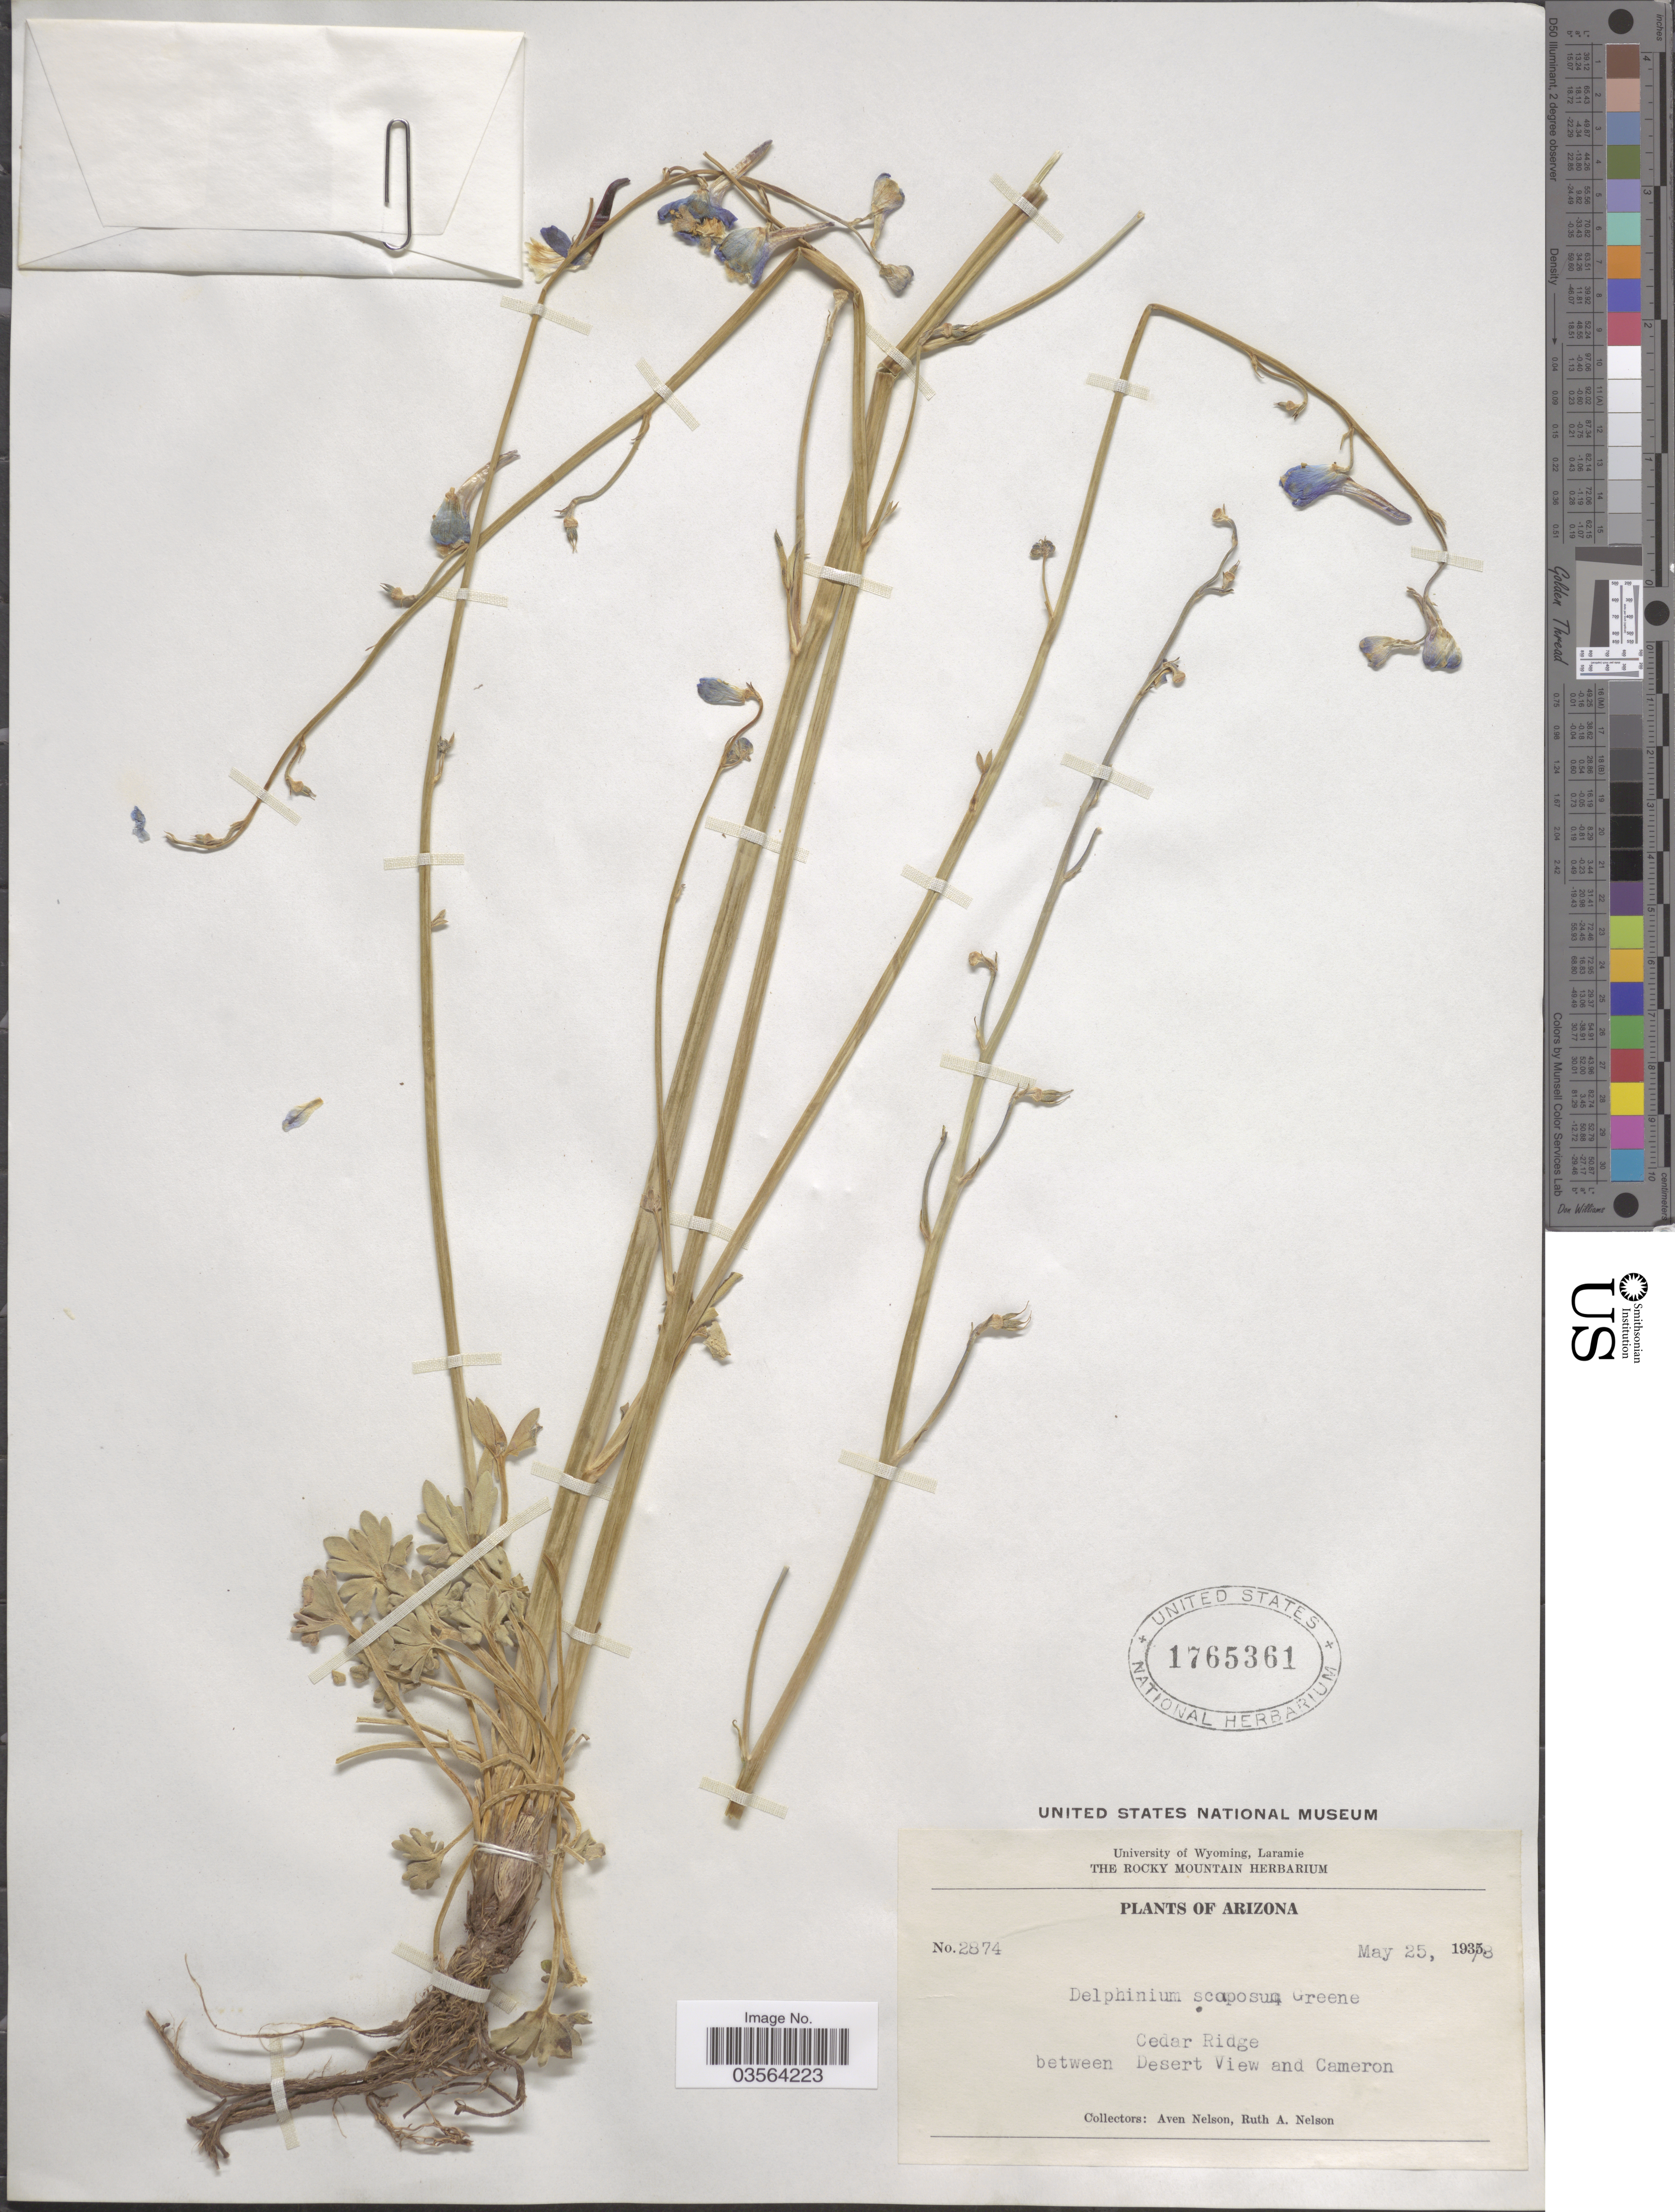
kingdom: Plantae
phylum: Tracheophyta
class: Magnoliopsida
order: Ranunculales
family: Ranunculaceae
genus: Delphinium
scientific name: Delphinium scaposum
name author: Greene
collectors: A. Nelson & R. A. Nelson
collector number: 2874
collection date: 1938-05-25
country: United States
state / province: Arizona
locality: Cedar Ridge, between Desert View and Cameron.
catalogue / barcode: US 1765361